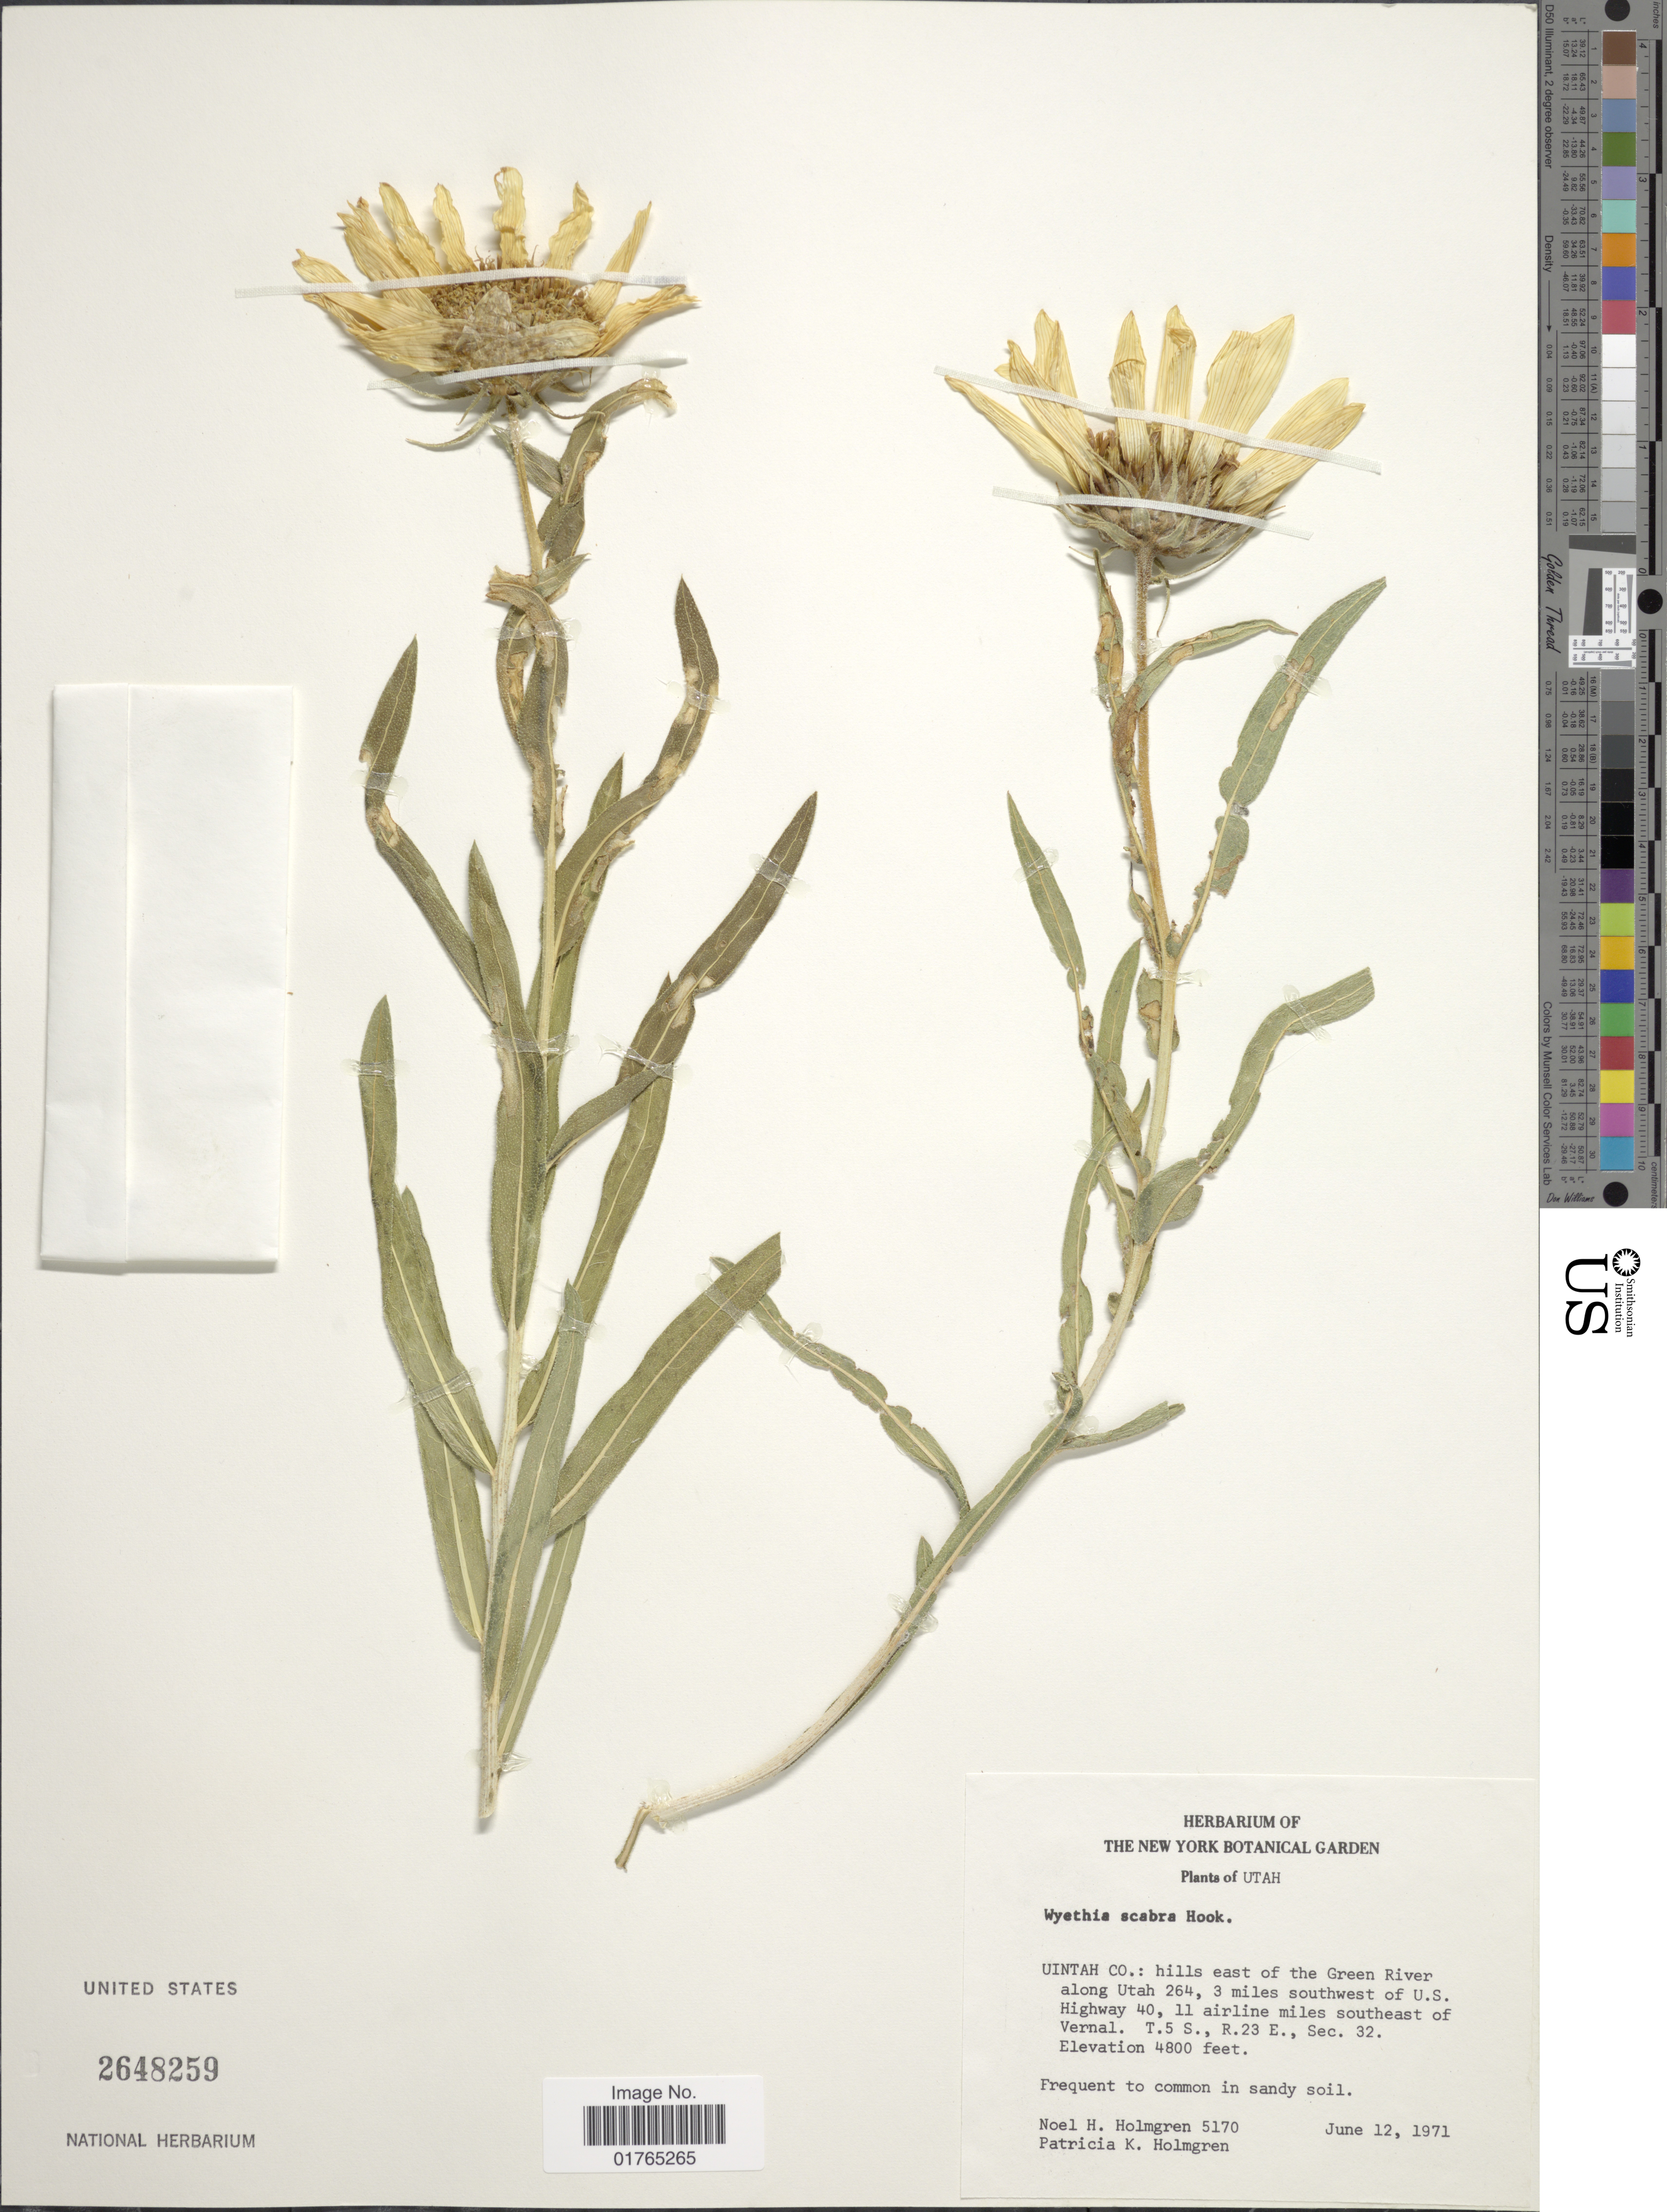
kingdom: Plantae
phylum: Tracheophyta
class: Magnoliopsida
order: Asterales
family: Asteraceae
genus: Wyethia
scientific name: Wyethia scabra var. attenuata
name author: W.A. Weber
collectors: N. H. Holmgren & P. K. Holmgren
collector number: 5170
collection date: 1971-06-12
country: United States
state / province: Utah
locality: Hills east of the Green River, along Utah 264, 3 miles southeast of U.S. Highway 40, 11 airline miles southeast of Vernal, T.5 S., R23 E., Sec. 32.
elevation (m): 1463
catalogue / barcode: US 2648259